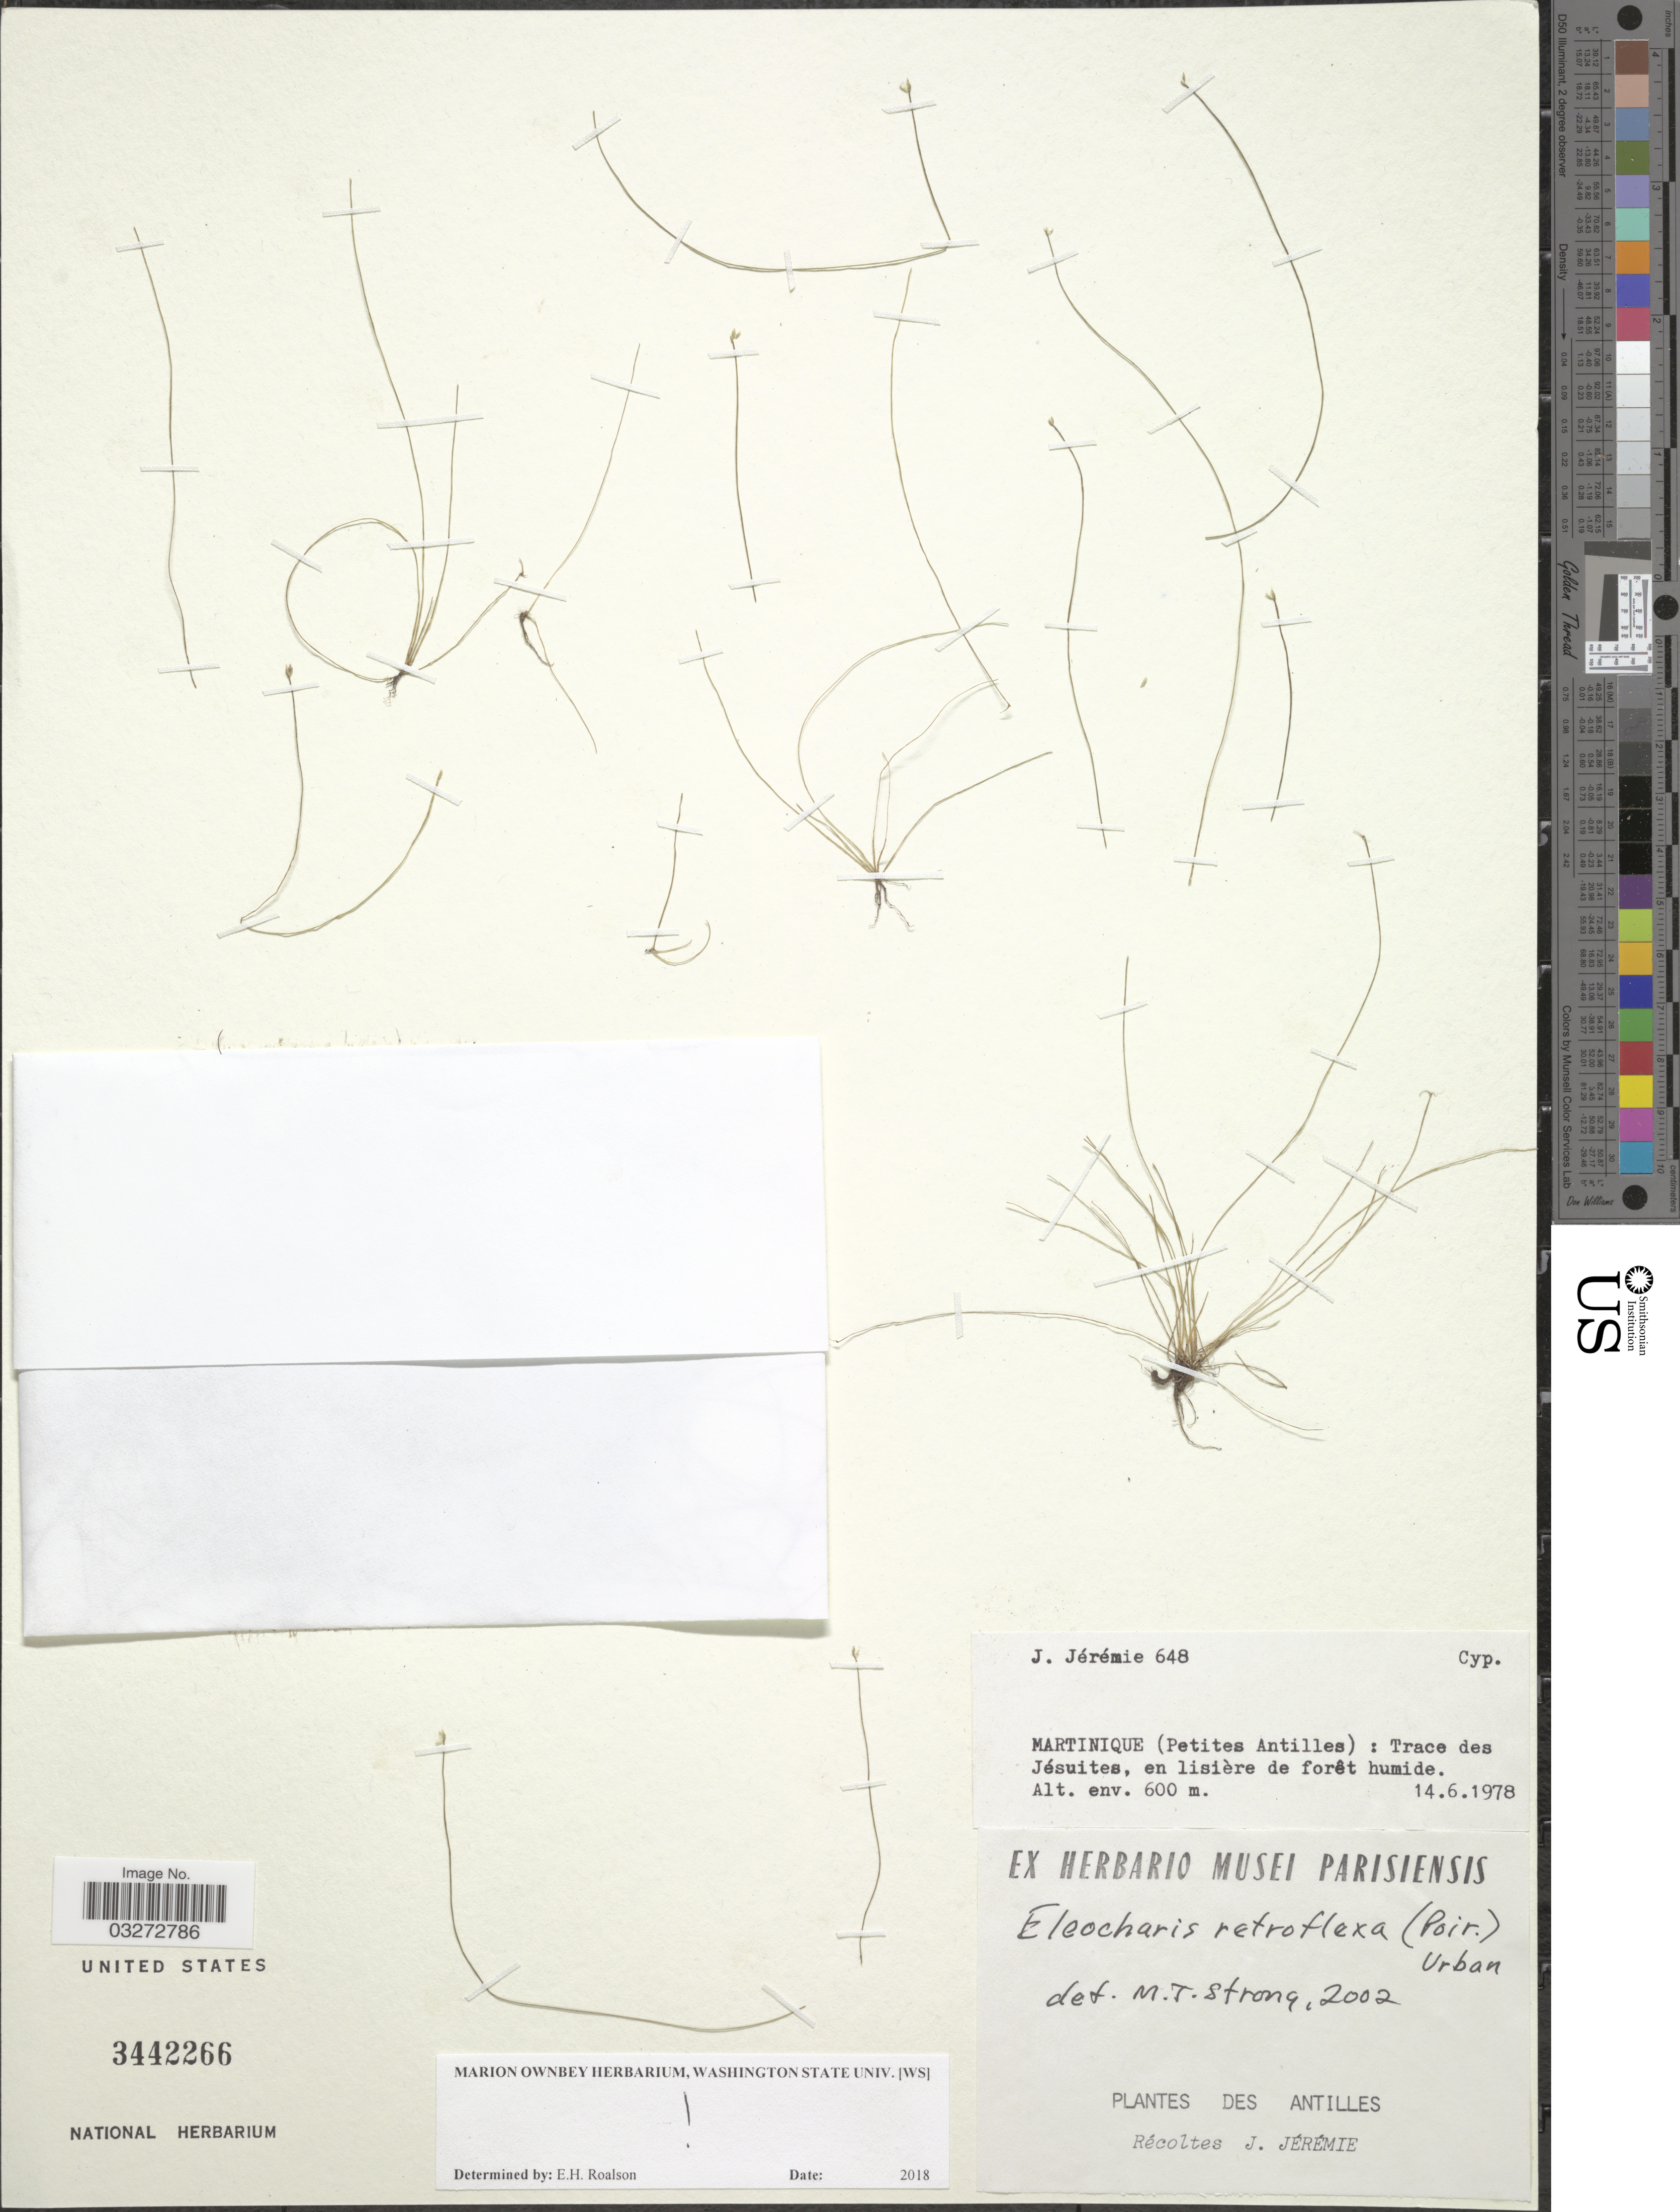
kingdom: Plantae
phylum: Tracheophyta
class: Liliopsida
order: Poales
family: Cyperaceae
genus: Eleocharis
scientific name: Eleocharis retroflexa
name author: (Poir.) Urb.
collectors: J. Jérémie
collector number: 648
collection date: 1978-06-14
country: Martinique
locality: (Petites Antilles): Trace des Jésuites, en lisière de forêt humide.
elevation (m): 600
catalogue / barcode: US 3442266